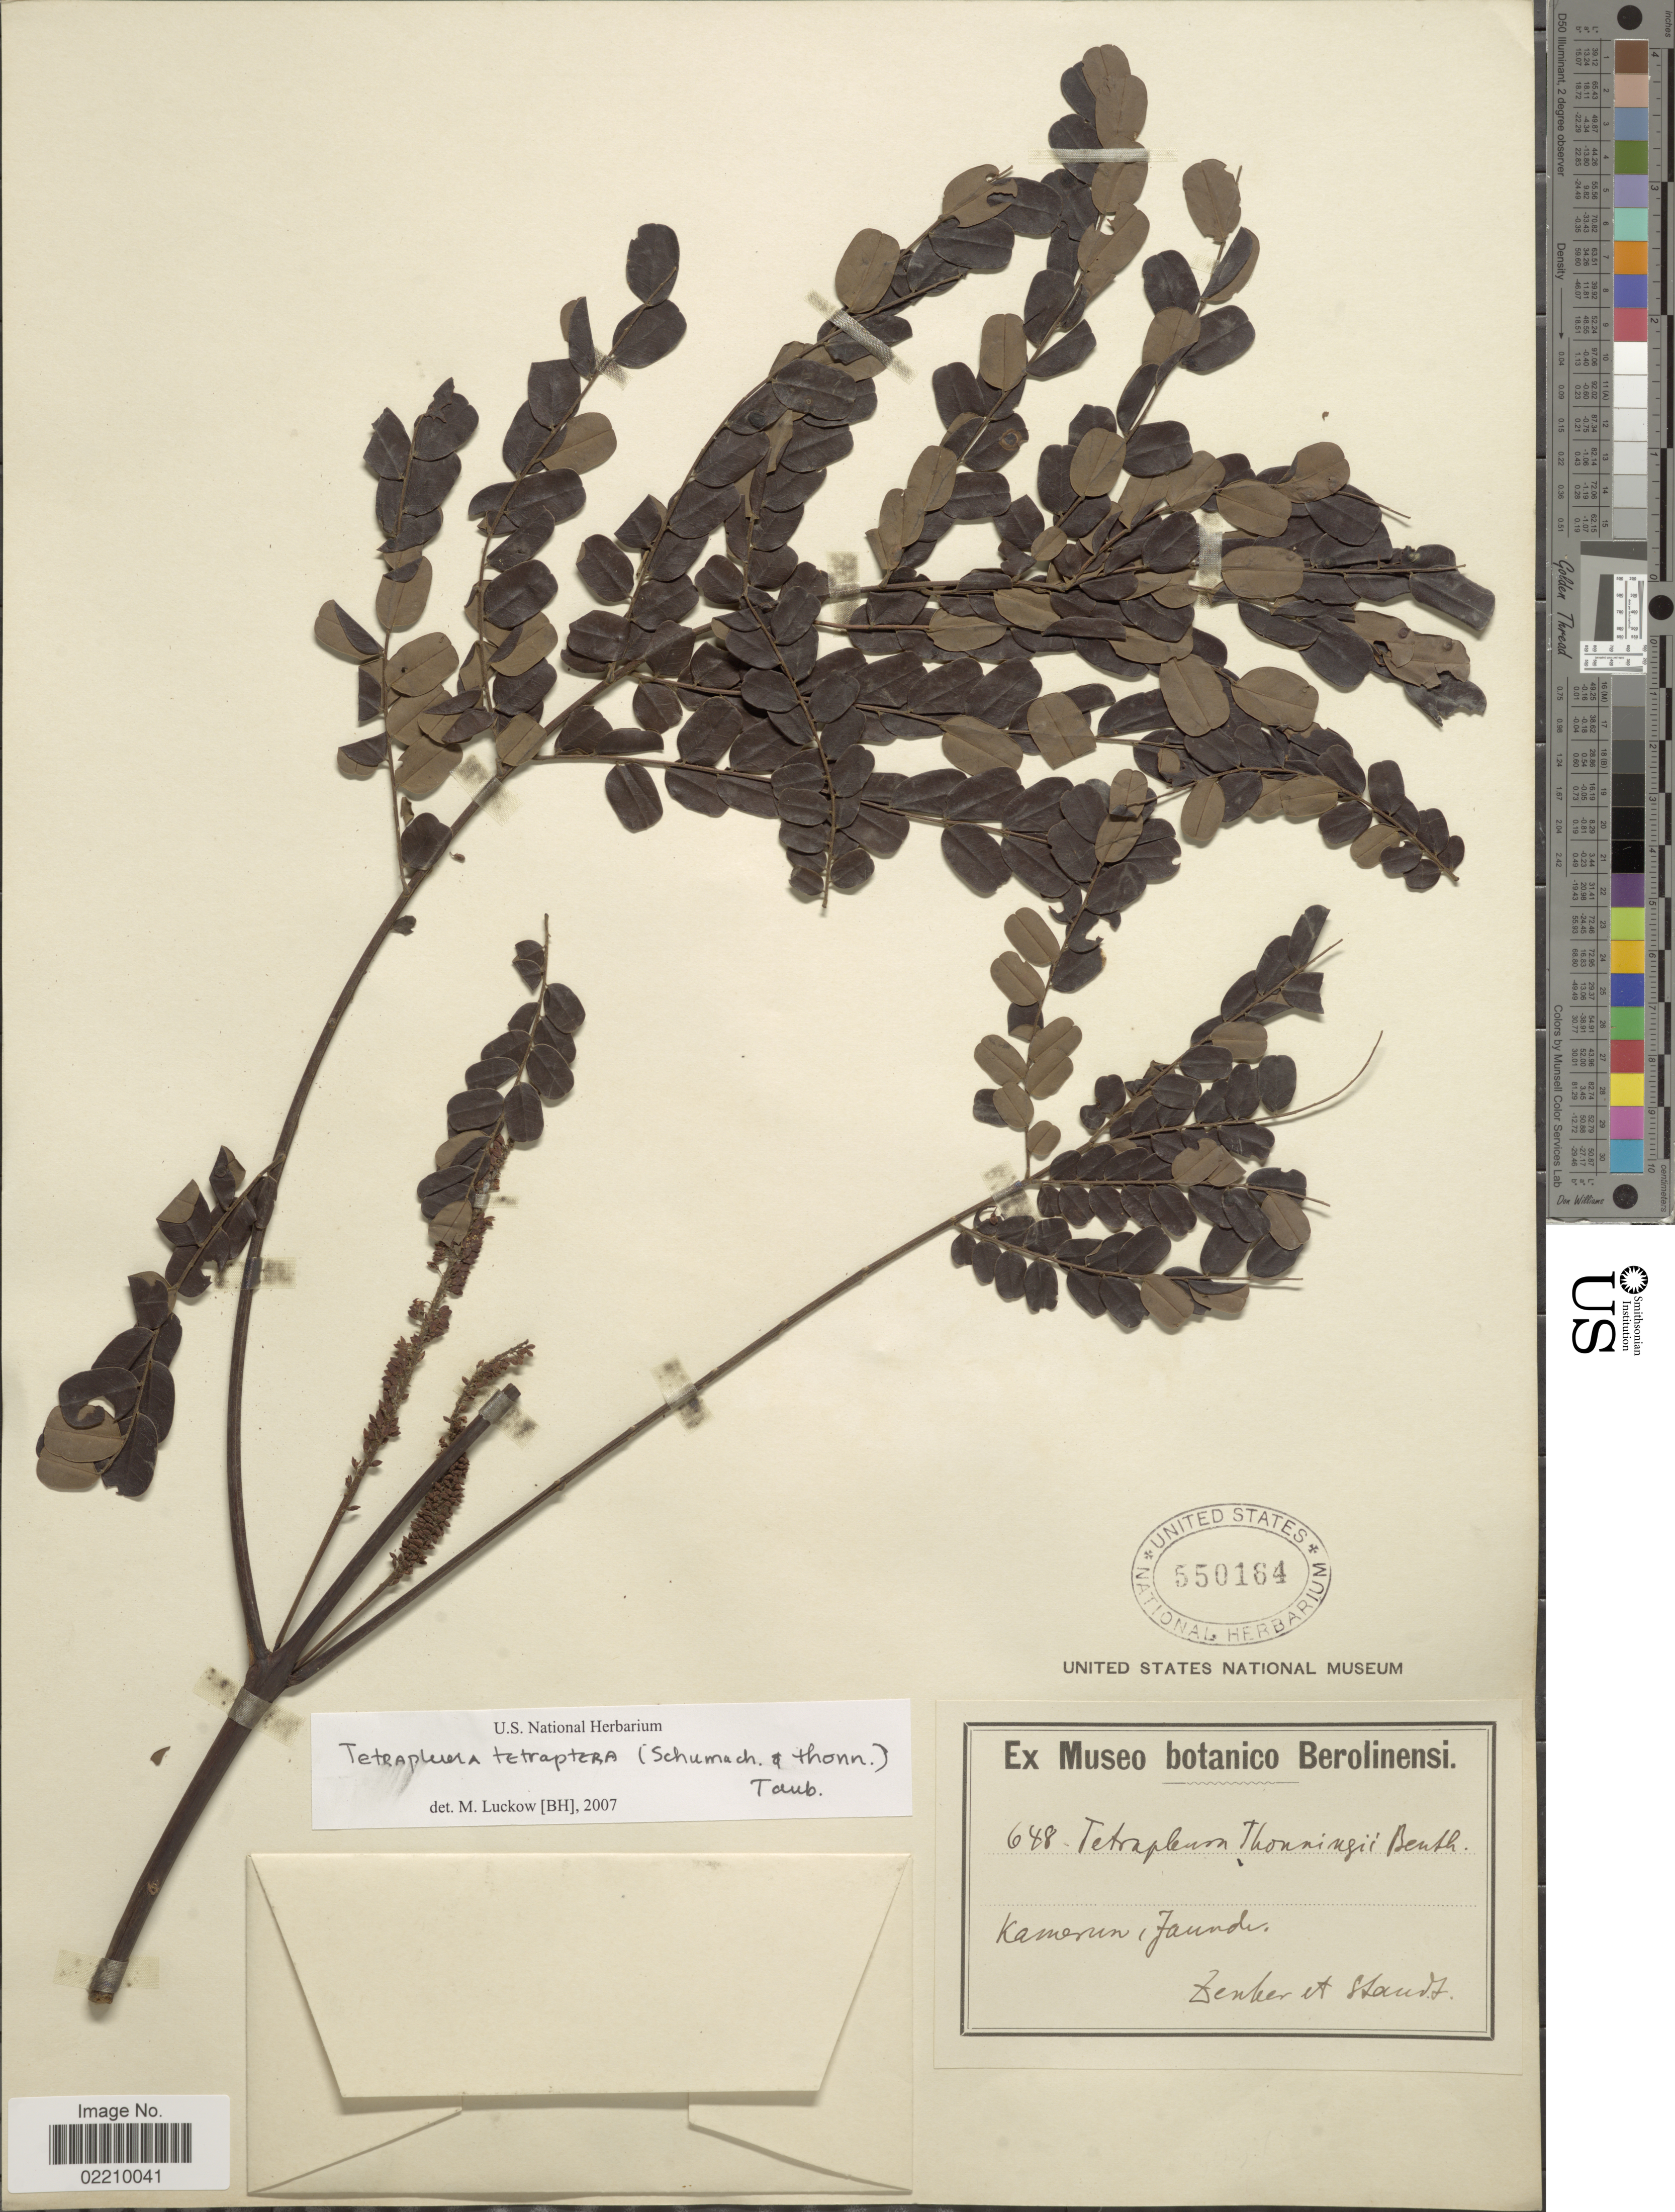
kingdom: Plantae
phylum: Tracheophyta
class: Magnoliopsida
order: Fabales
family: Fabaceae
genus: Tetrapleura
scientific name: Tetrapleura tetraptera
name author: Taub.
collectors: Zenker, -- & -. Staudt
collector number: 688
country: Cameroon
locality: Kamerun, Jaunde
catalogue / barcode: US 550164